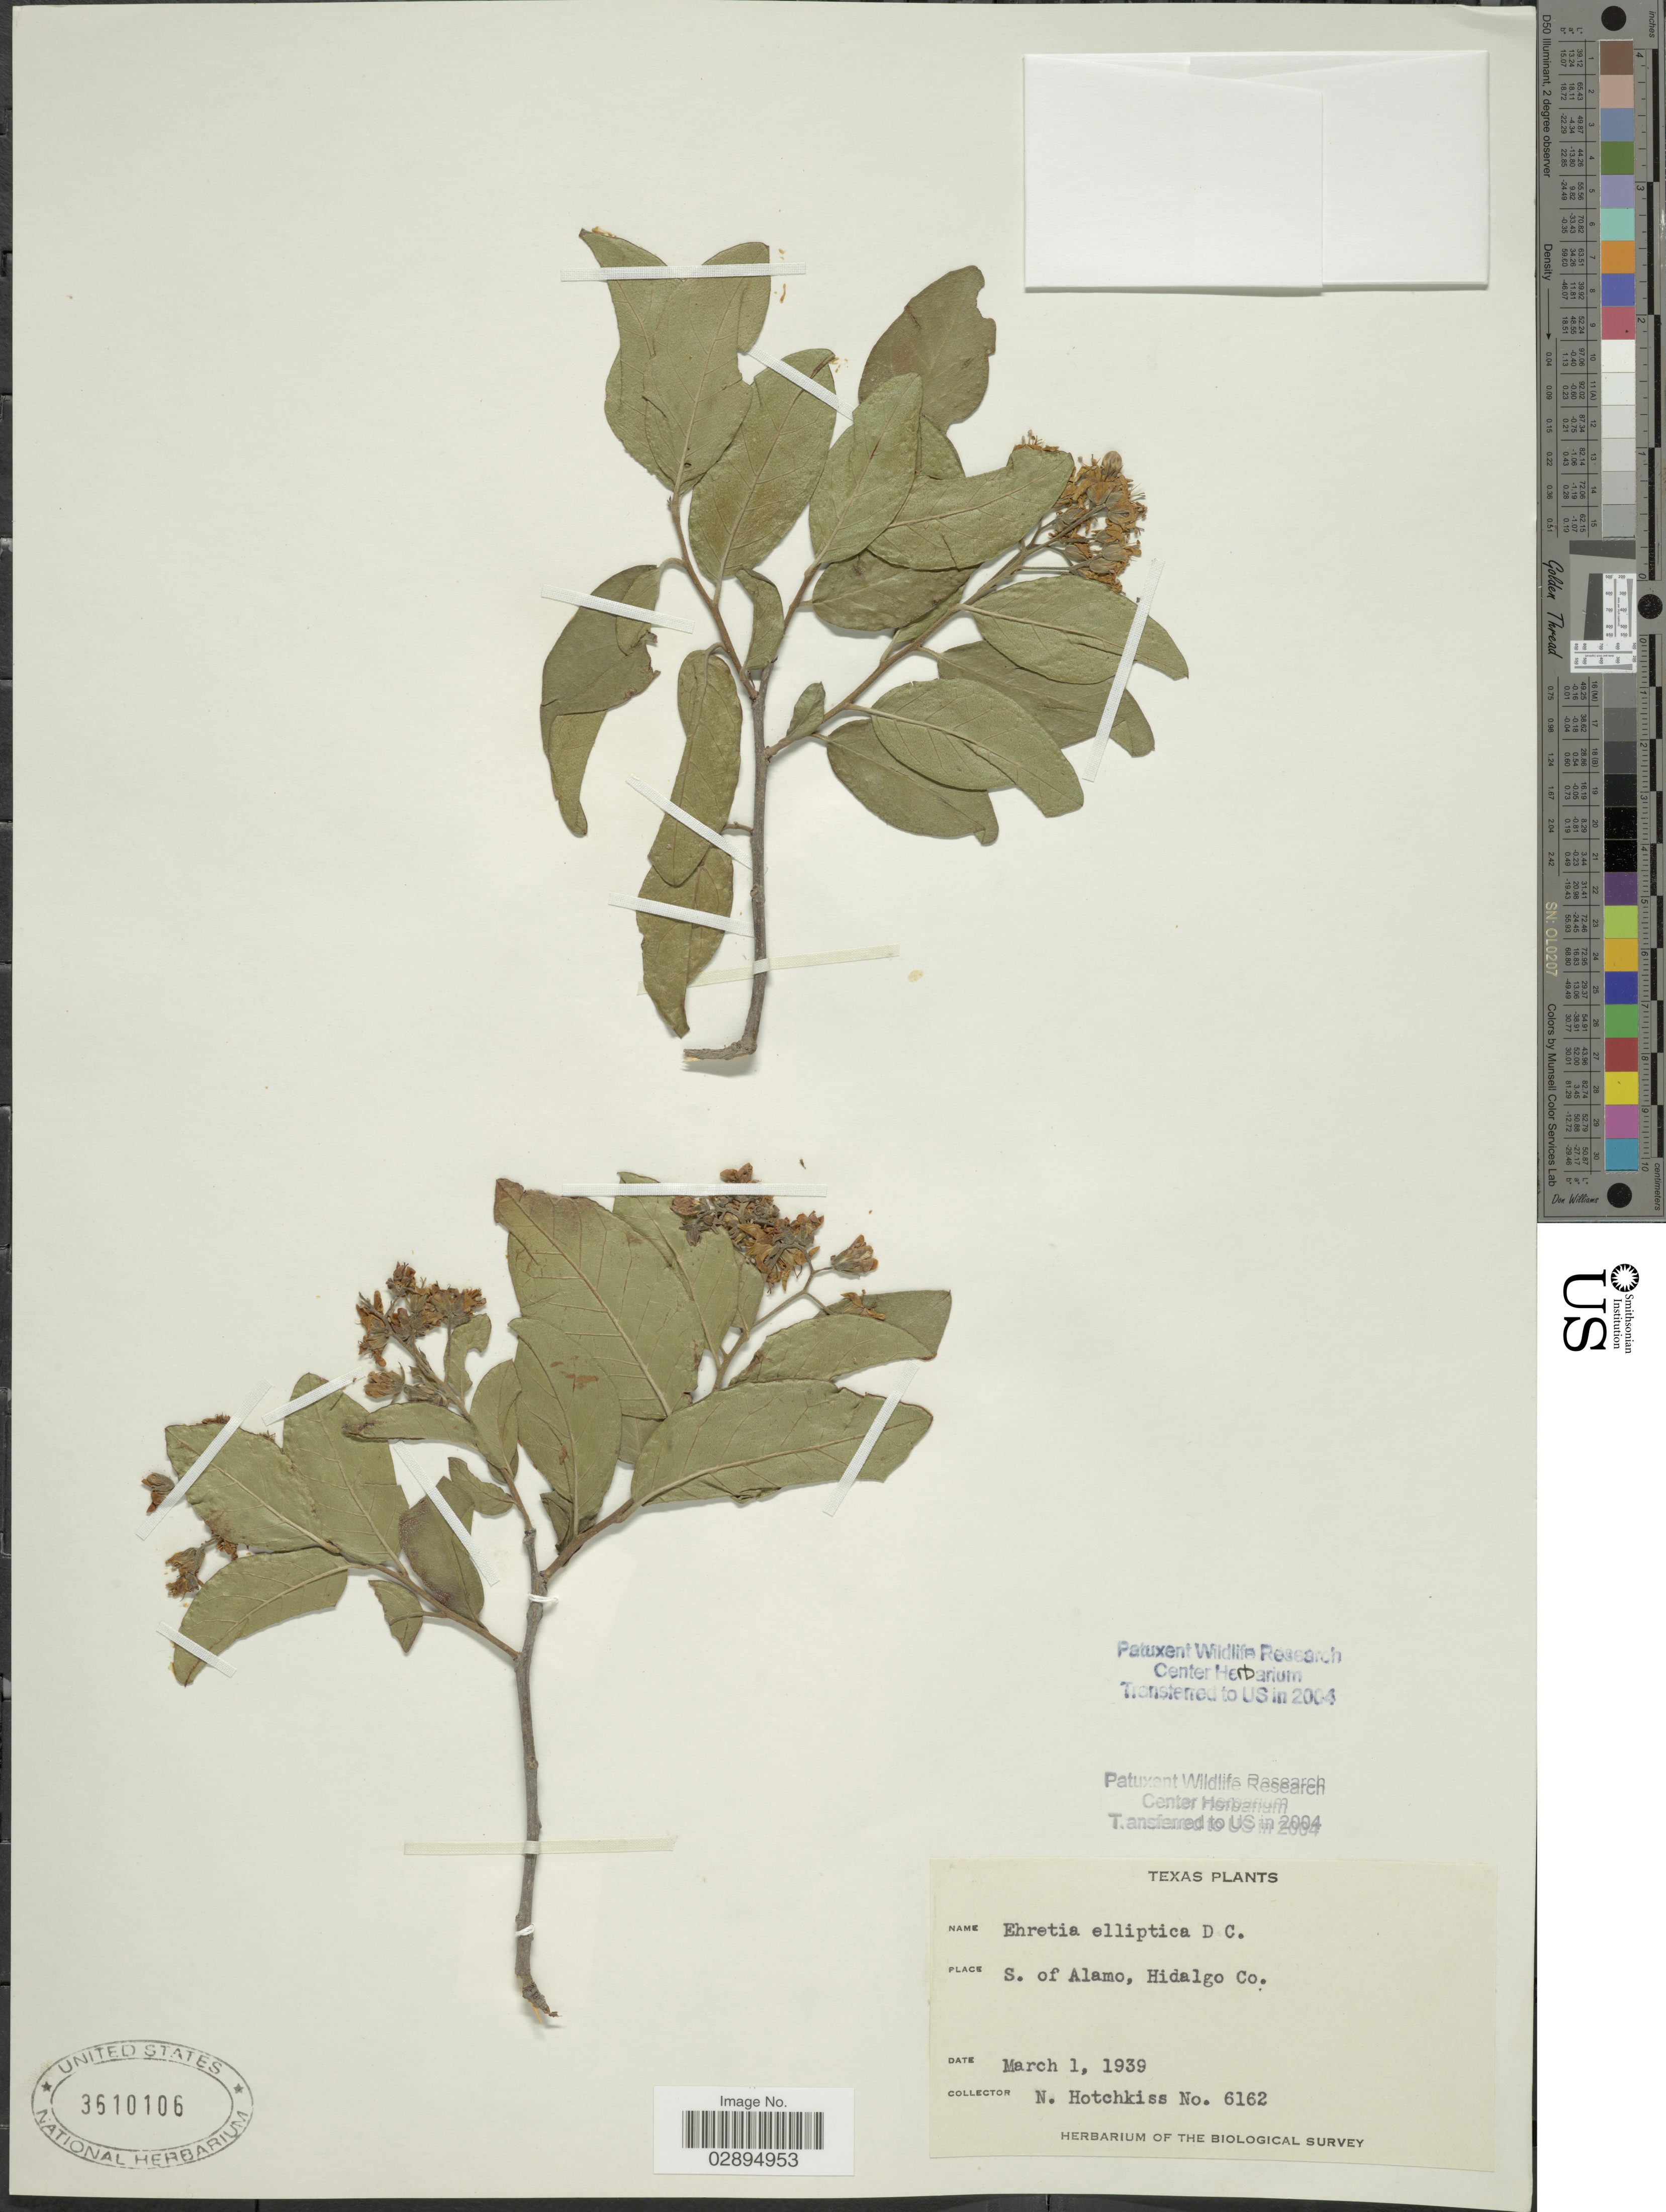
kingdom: Plantae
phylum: Tracheophyta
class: Magnoliopsida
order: Boraginales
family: Ehretiaceae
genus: Ehretia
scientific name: Ehretia anacua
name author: (Terán & Berland.) I.M. Johnst.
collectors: N. Hotchkiss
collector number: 6162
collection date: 1939-03-01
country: United States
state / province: Texas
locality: S. of Alamo, Hidalgo Co.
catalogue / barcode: US 3610106